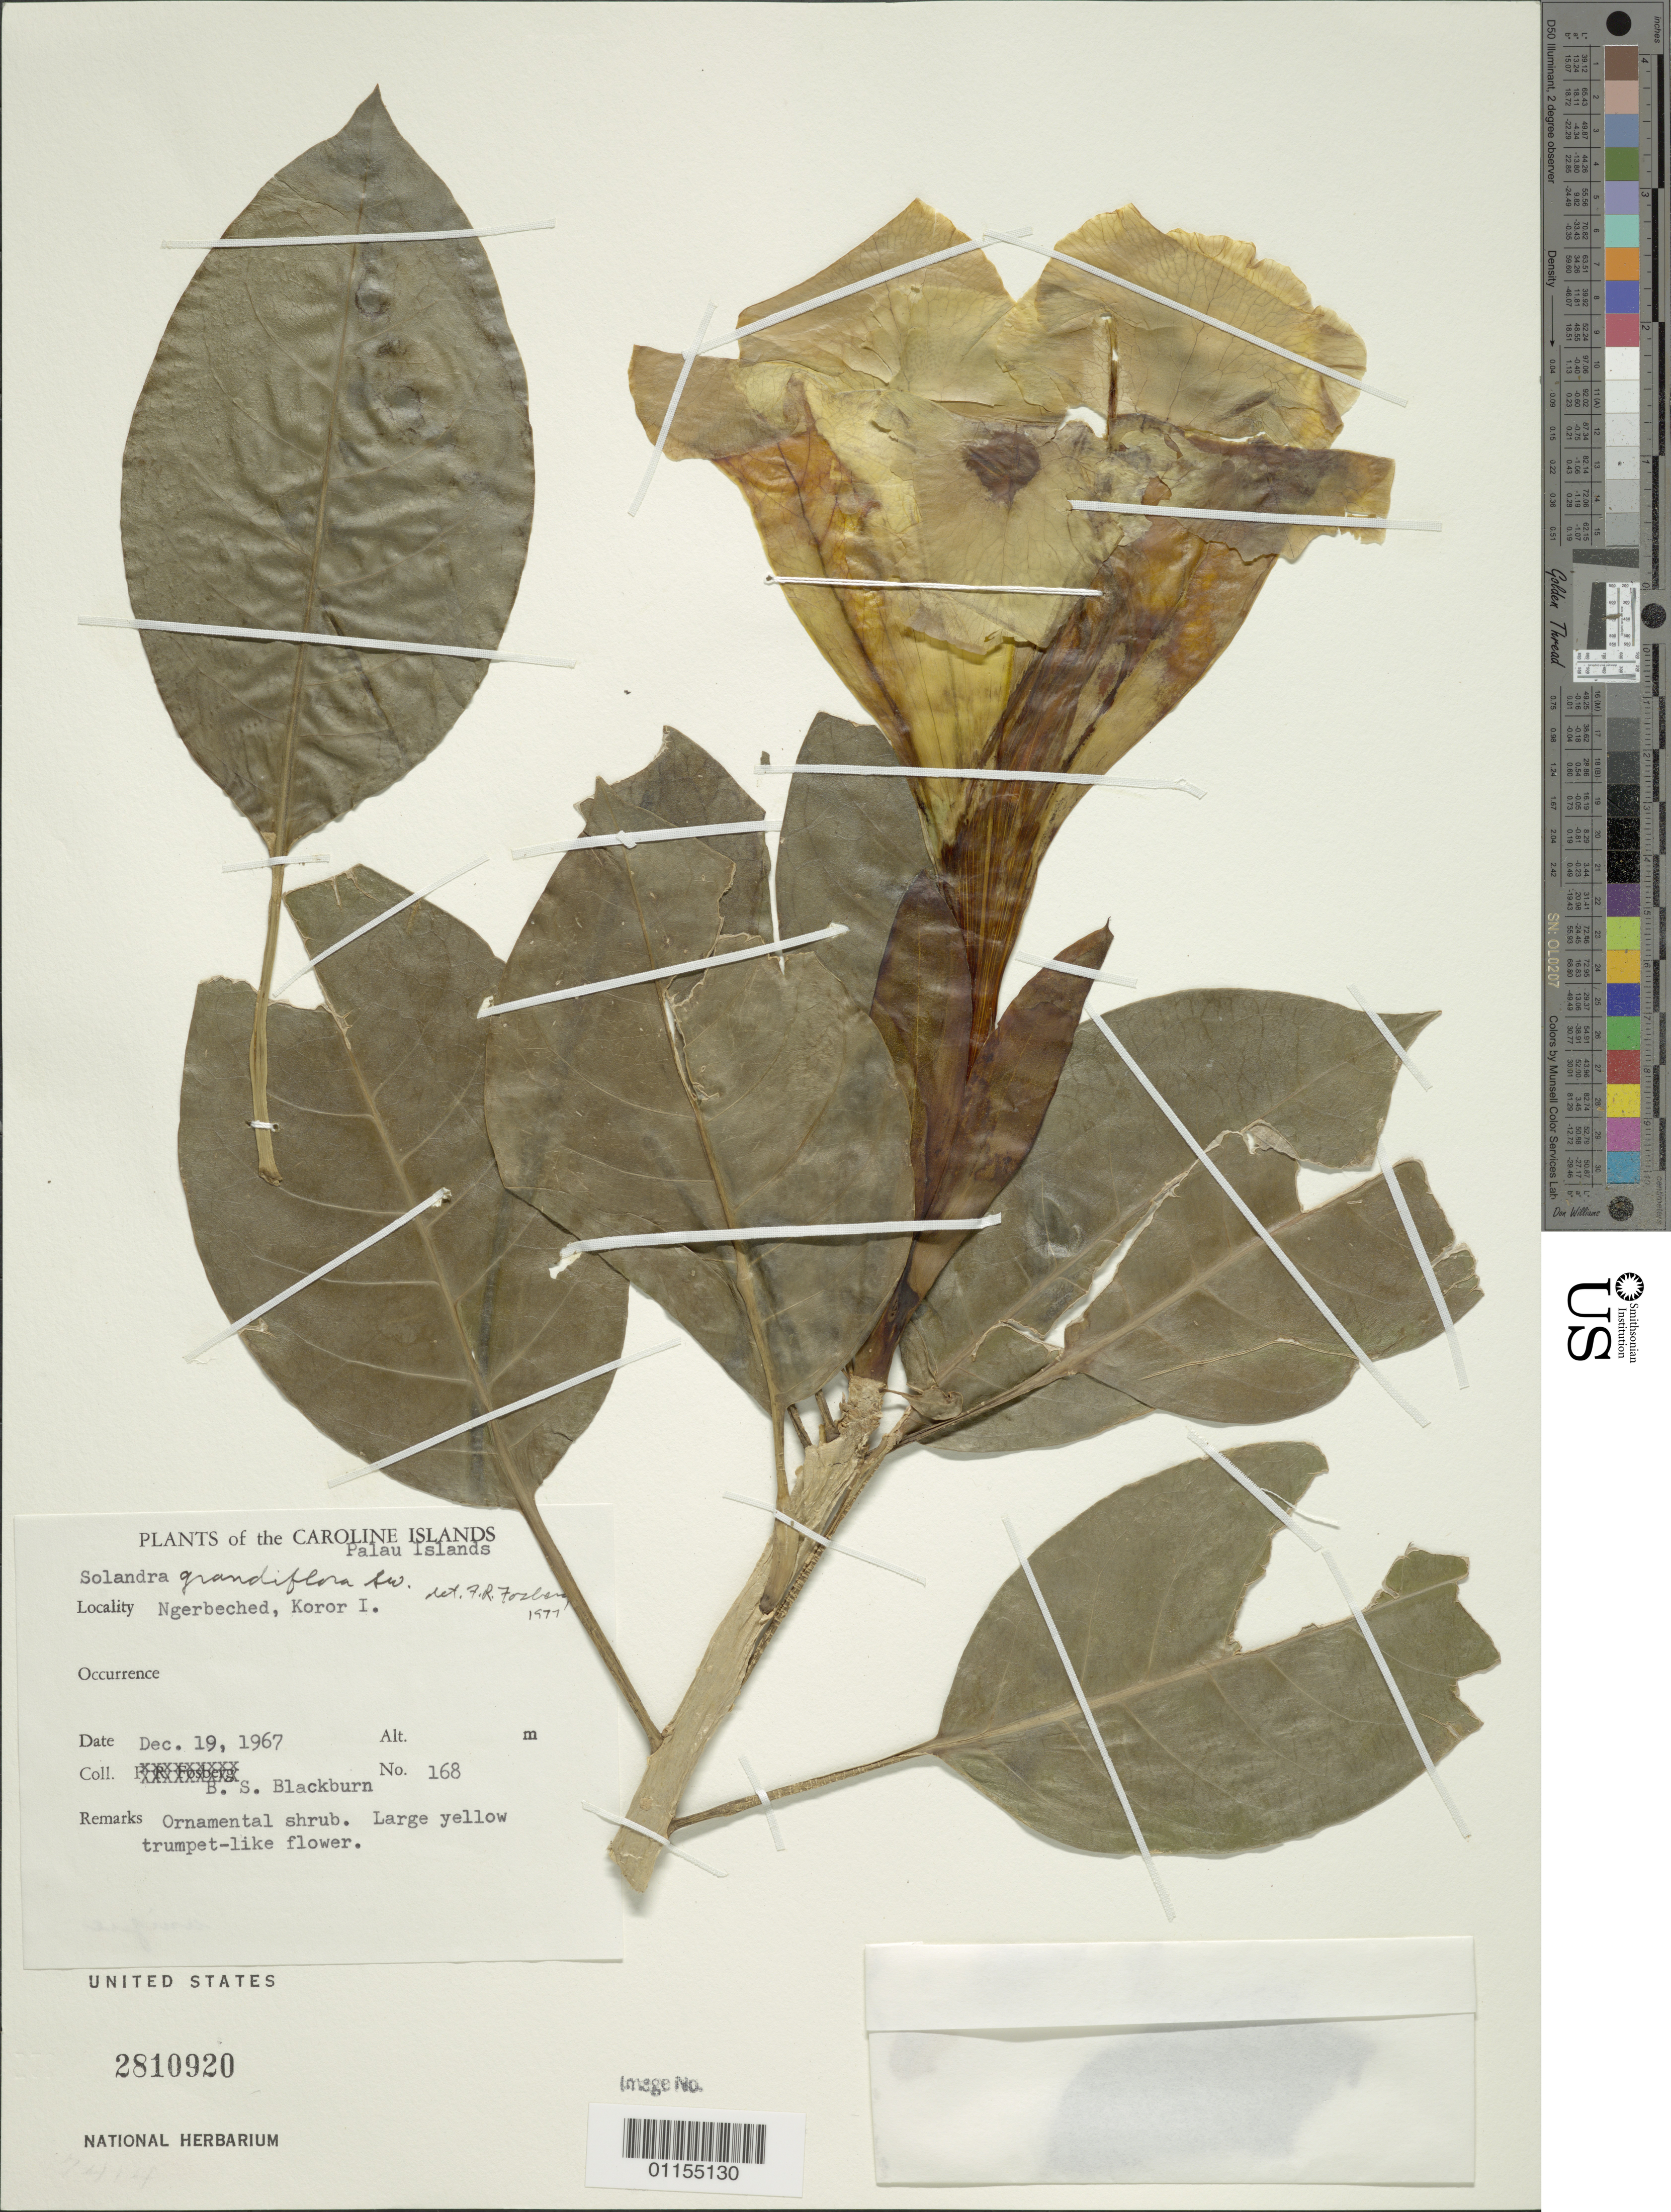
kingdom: Plantae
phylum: Tracheophyta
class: Magnoliopsida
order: Solanales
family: Solanaceae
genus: Solandra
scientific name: Solandra grandiflora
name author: Sw.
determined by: Fosberg, F. R.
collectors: B. S. Blackburn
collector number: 168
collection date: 1967-12-19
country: Palau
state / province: Koror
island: Koror I.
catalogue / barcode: US 2810920